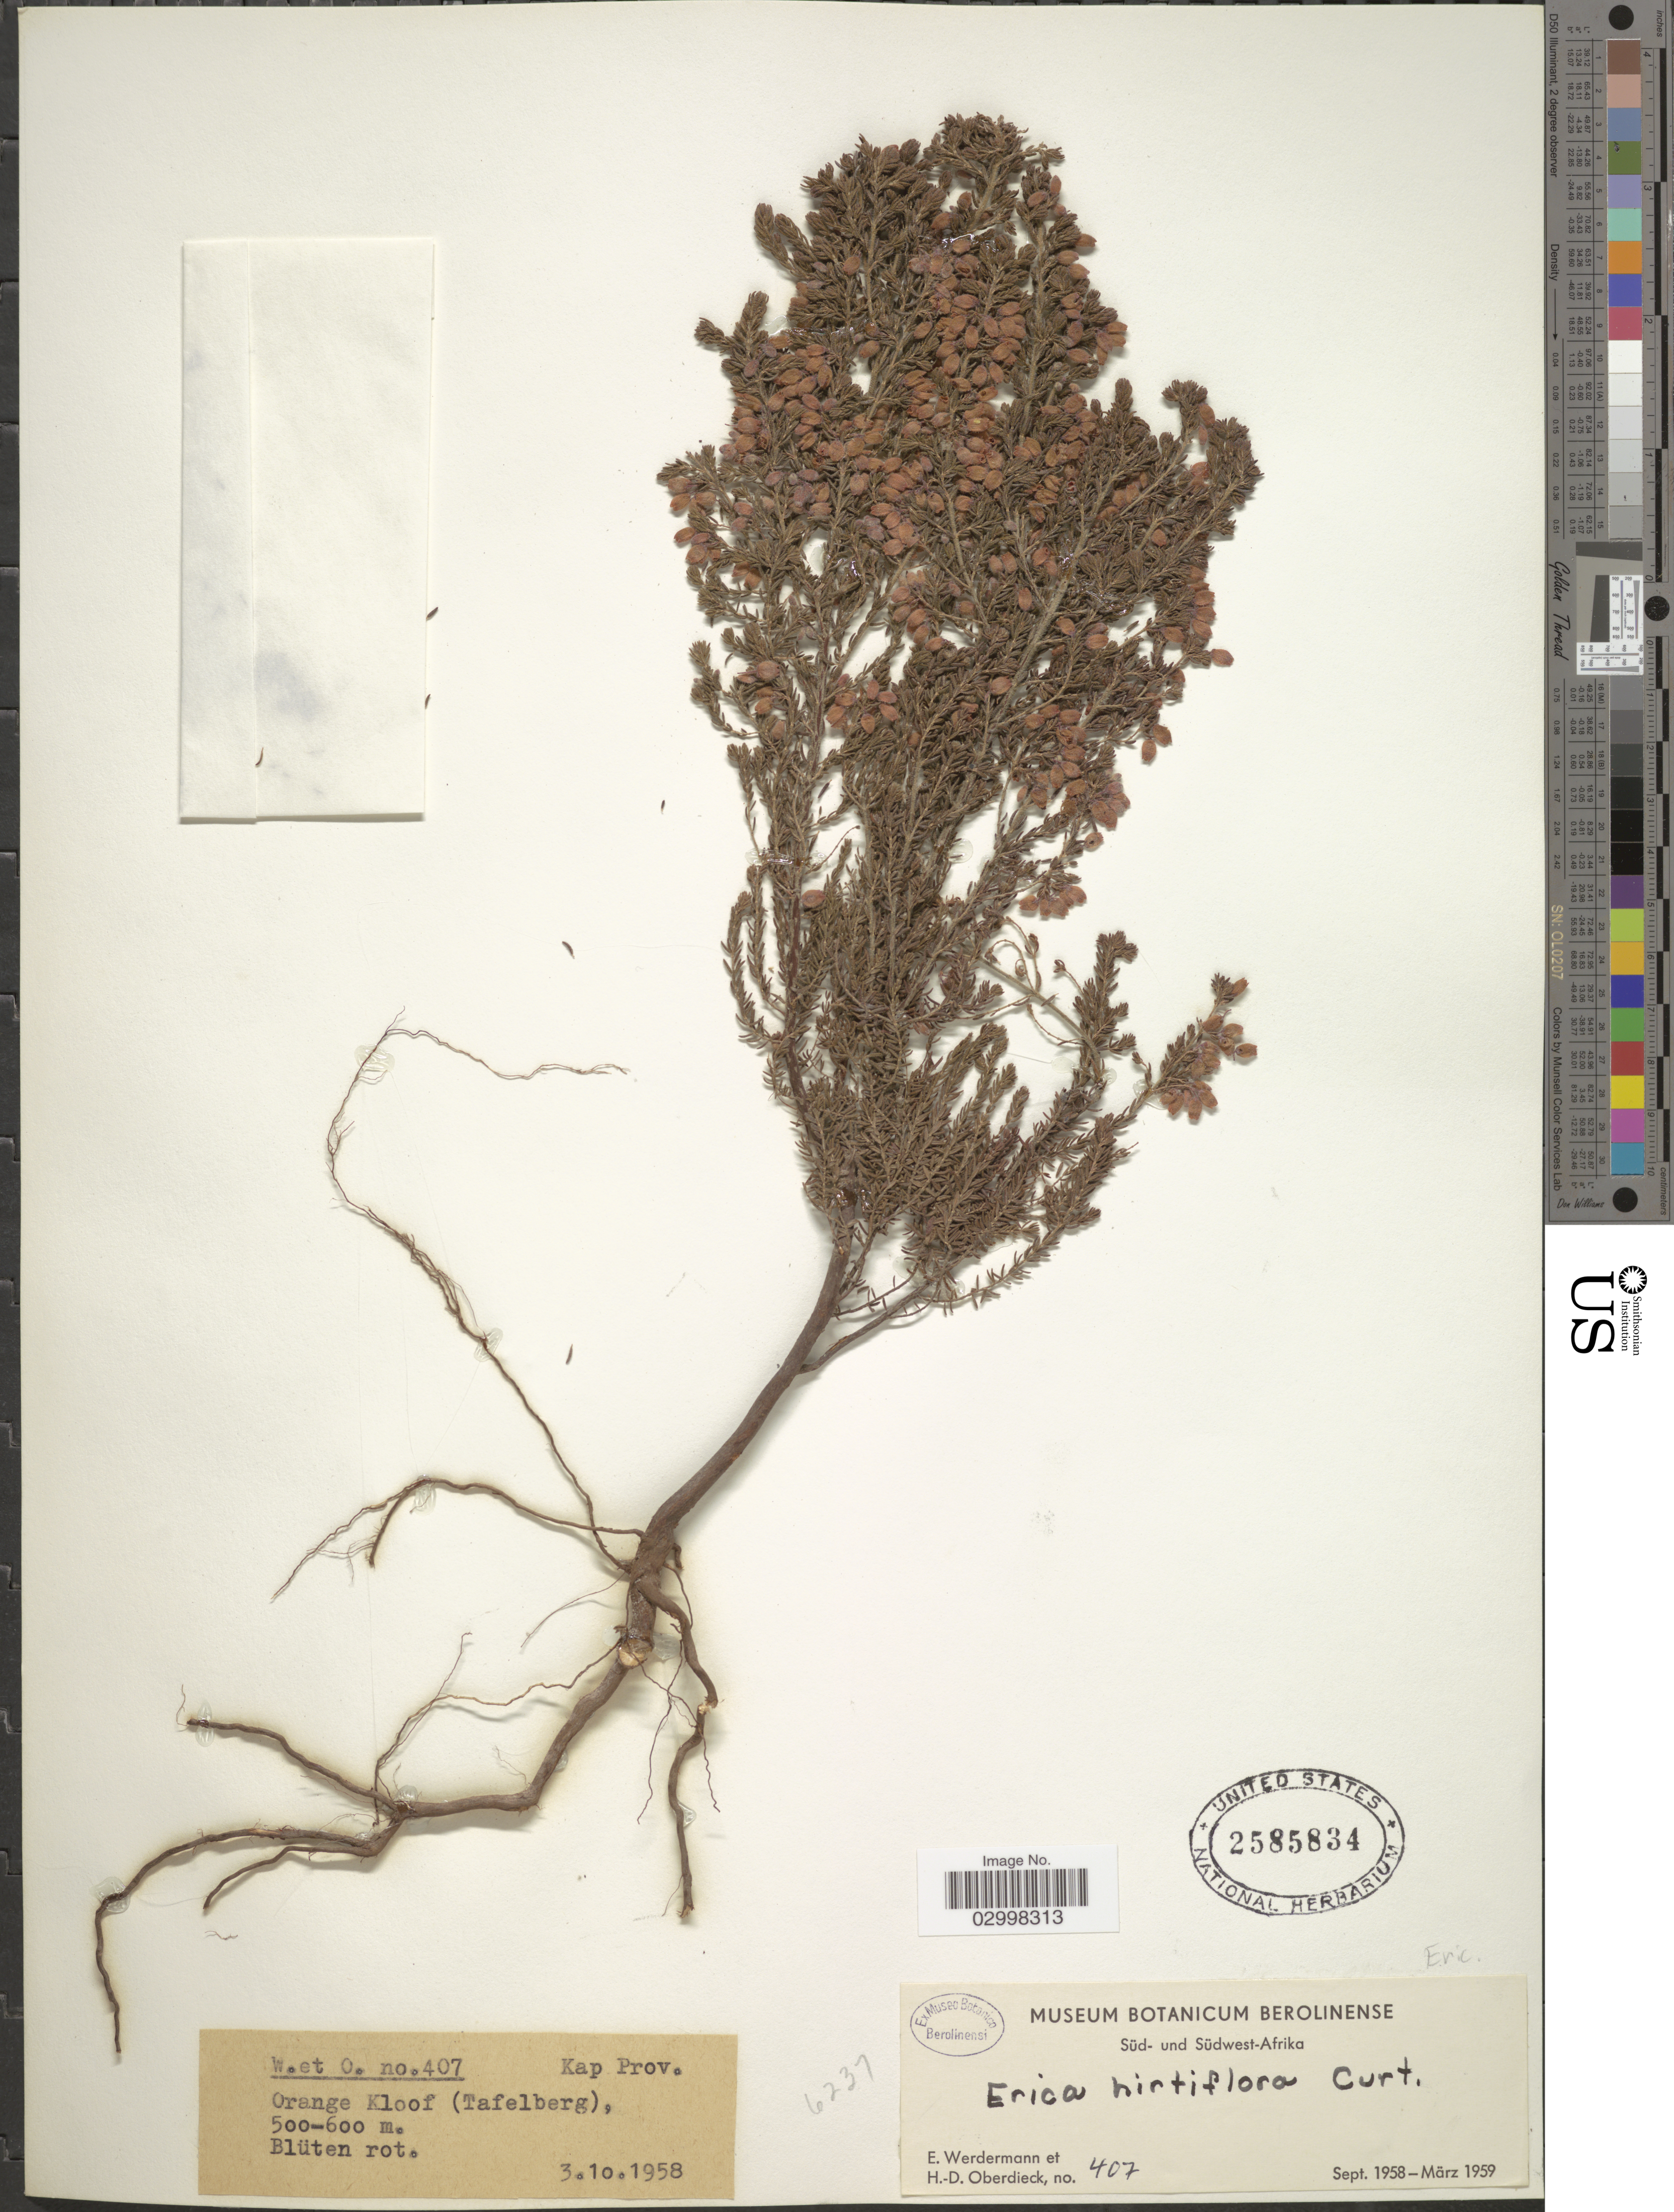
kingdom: Plantae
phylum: Tracheophyta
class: Magnoliopsida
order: Ericales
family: Ericaceae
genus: Erica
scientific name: Erica hirtiflora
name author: Curtis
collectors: E. Werdermann & H. Oberdieck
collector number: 407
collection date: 1958-10-03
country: South Africa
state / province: Western Cape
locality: Kap Prov. Orange Kloof (Tafelberg).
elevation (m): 500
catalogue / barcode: US 2585834